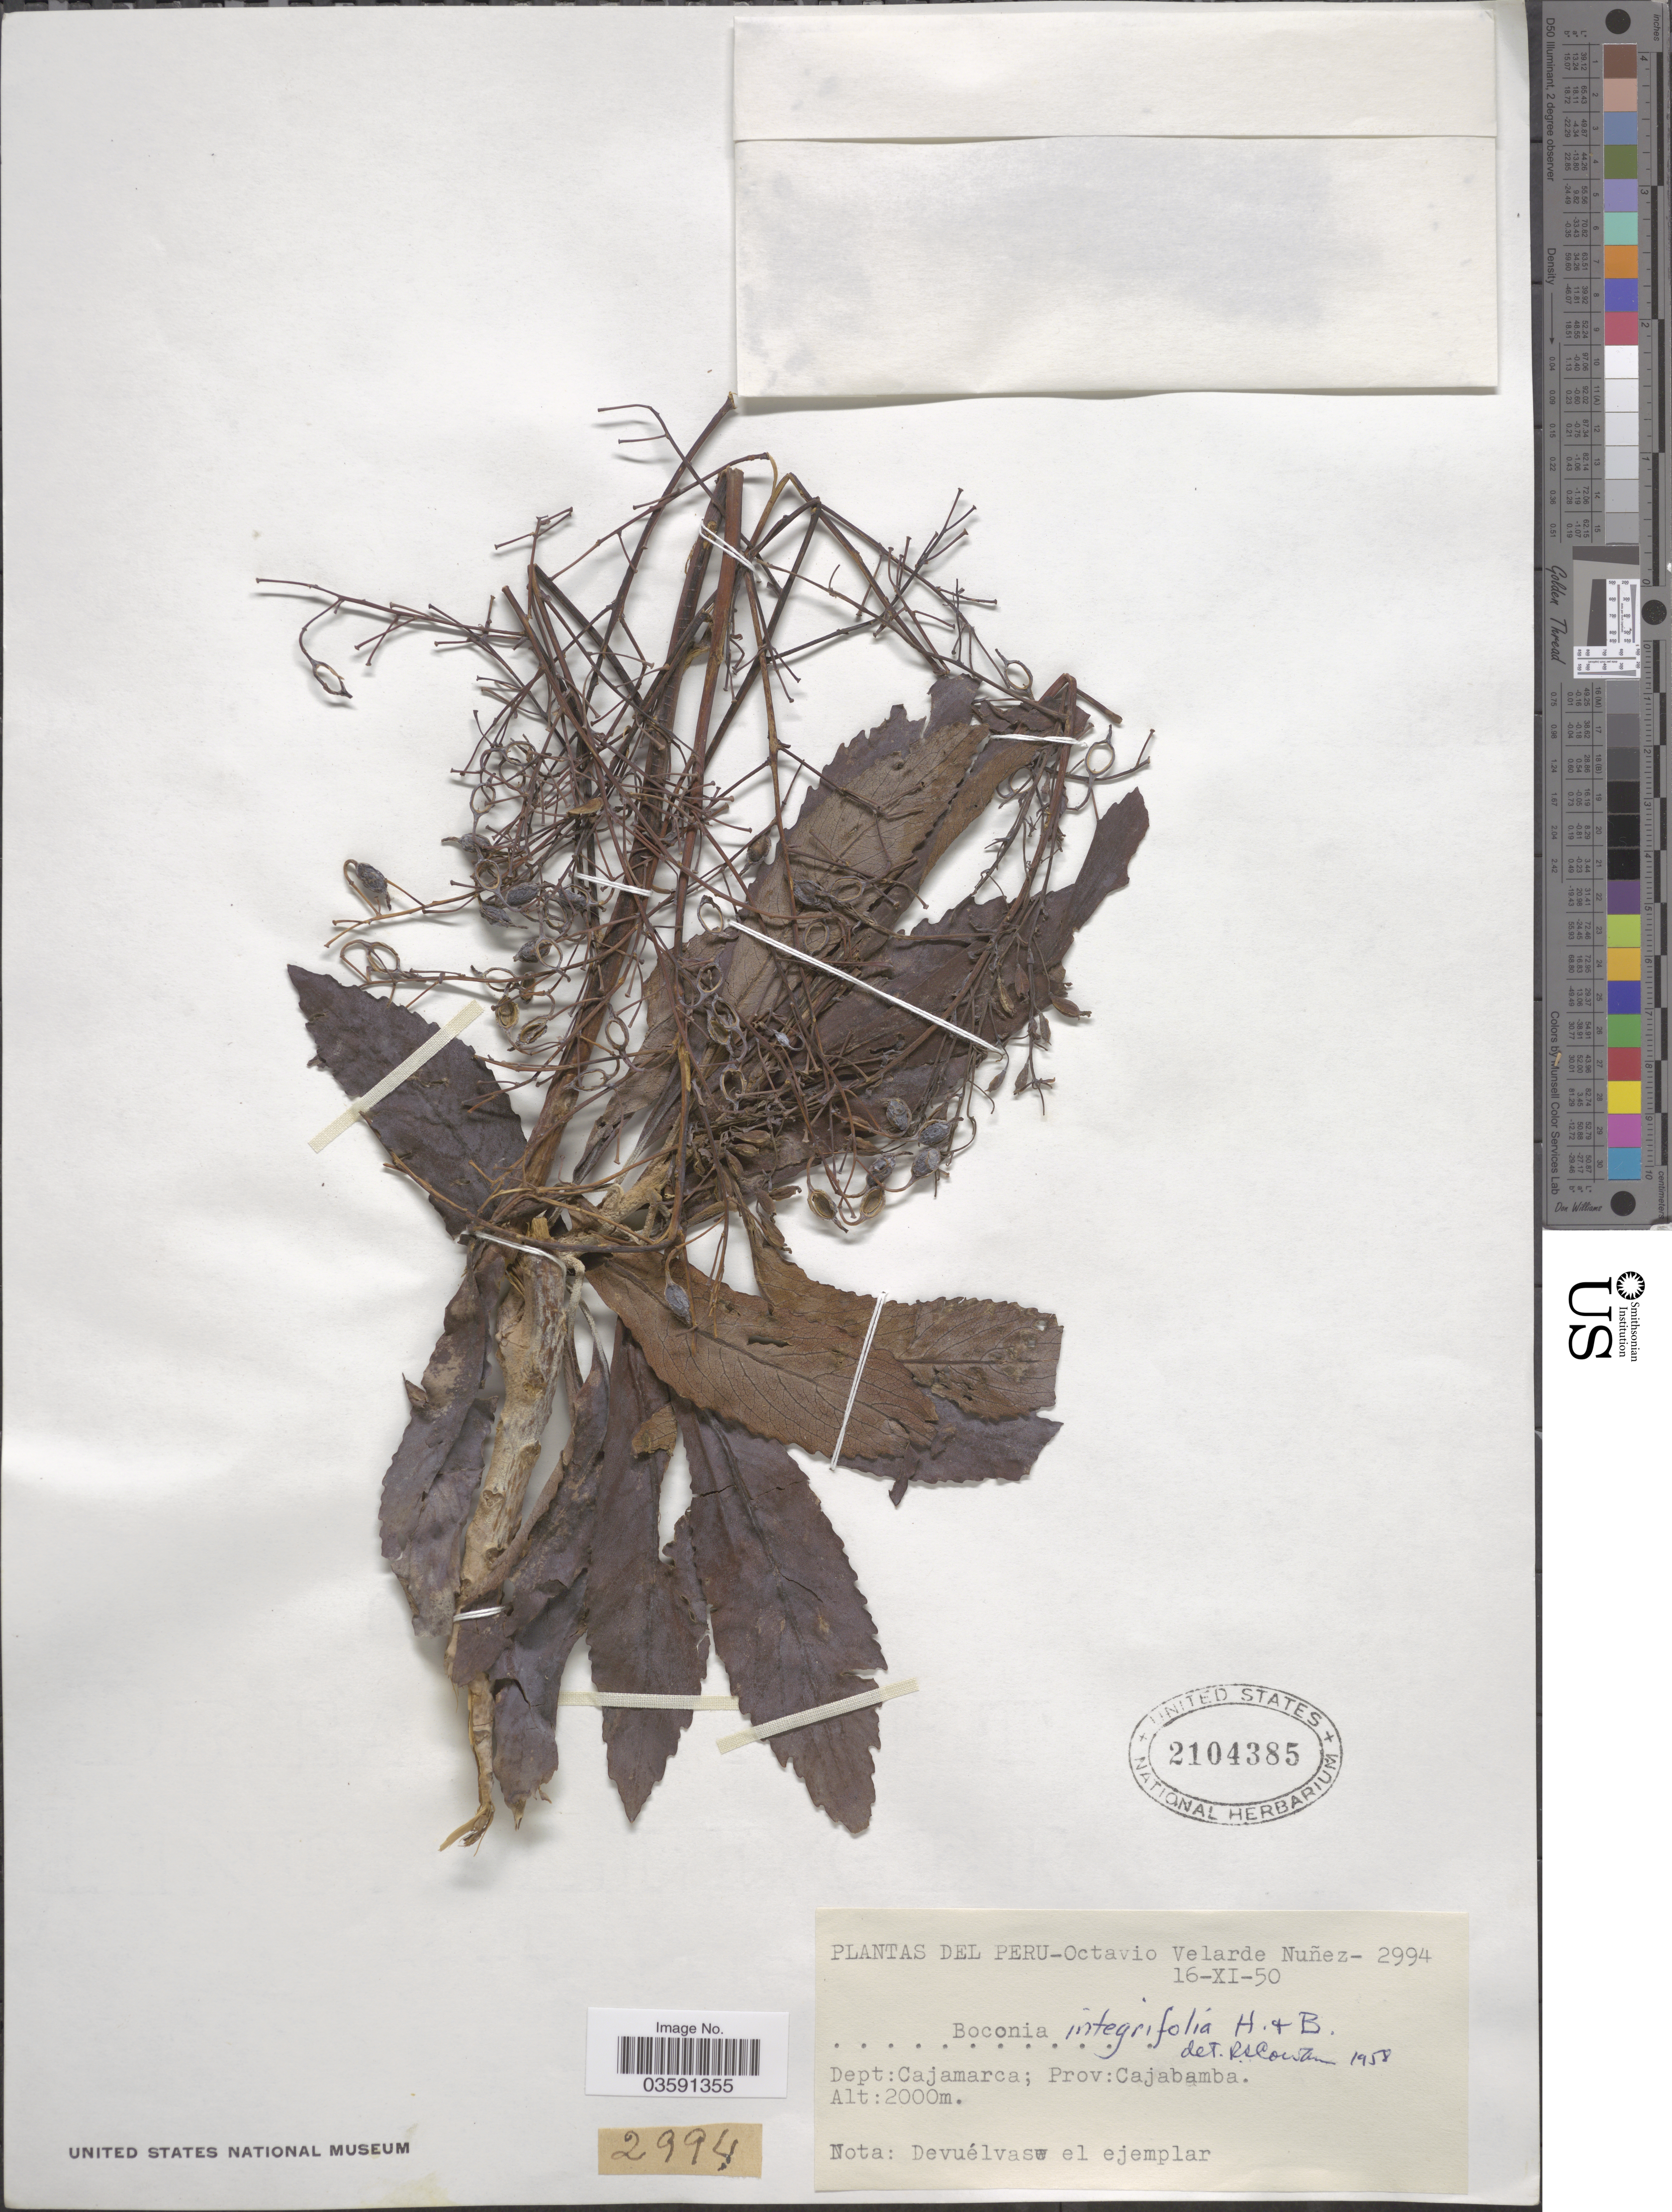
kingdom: Plantae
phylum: Tracheophyta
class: Magnoliopsida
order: Ranunculales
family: Papaveraceae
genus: Bocconia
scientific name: Bocconia integrifolia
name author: Bonpl.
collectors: O. Velarde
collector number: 2994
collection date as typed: Transcribed d/m/y: 16/11/50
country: Peru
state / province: Cajamarca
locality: Dept: Cajamarca; Prov: Cajabamba.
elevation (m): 2000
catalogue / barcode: US 2104385